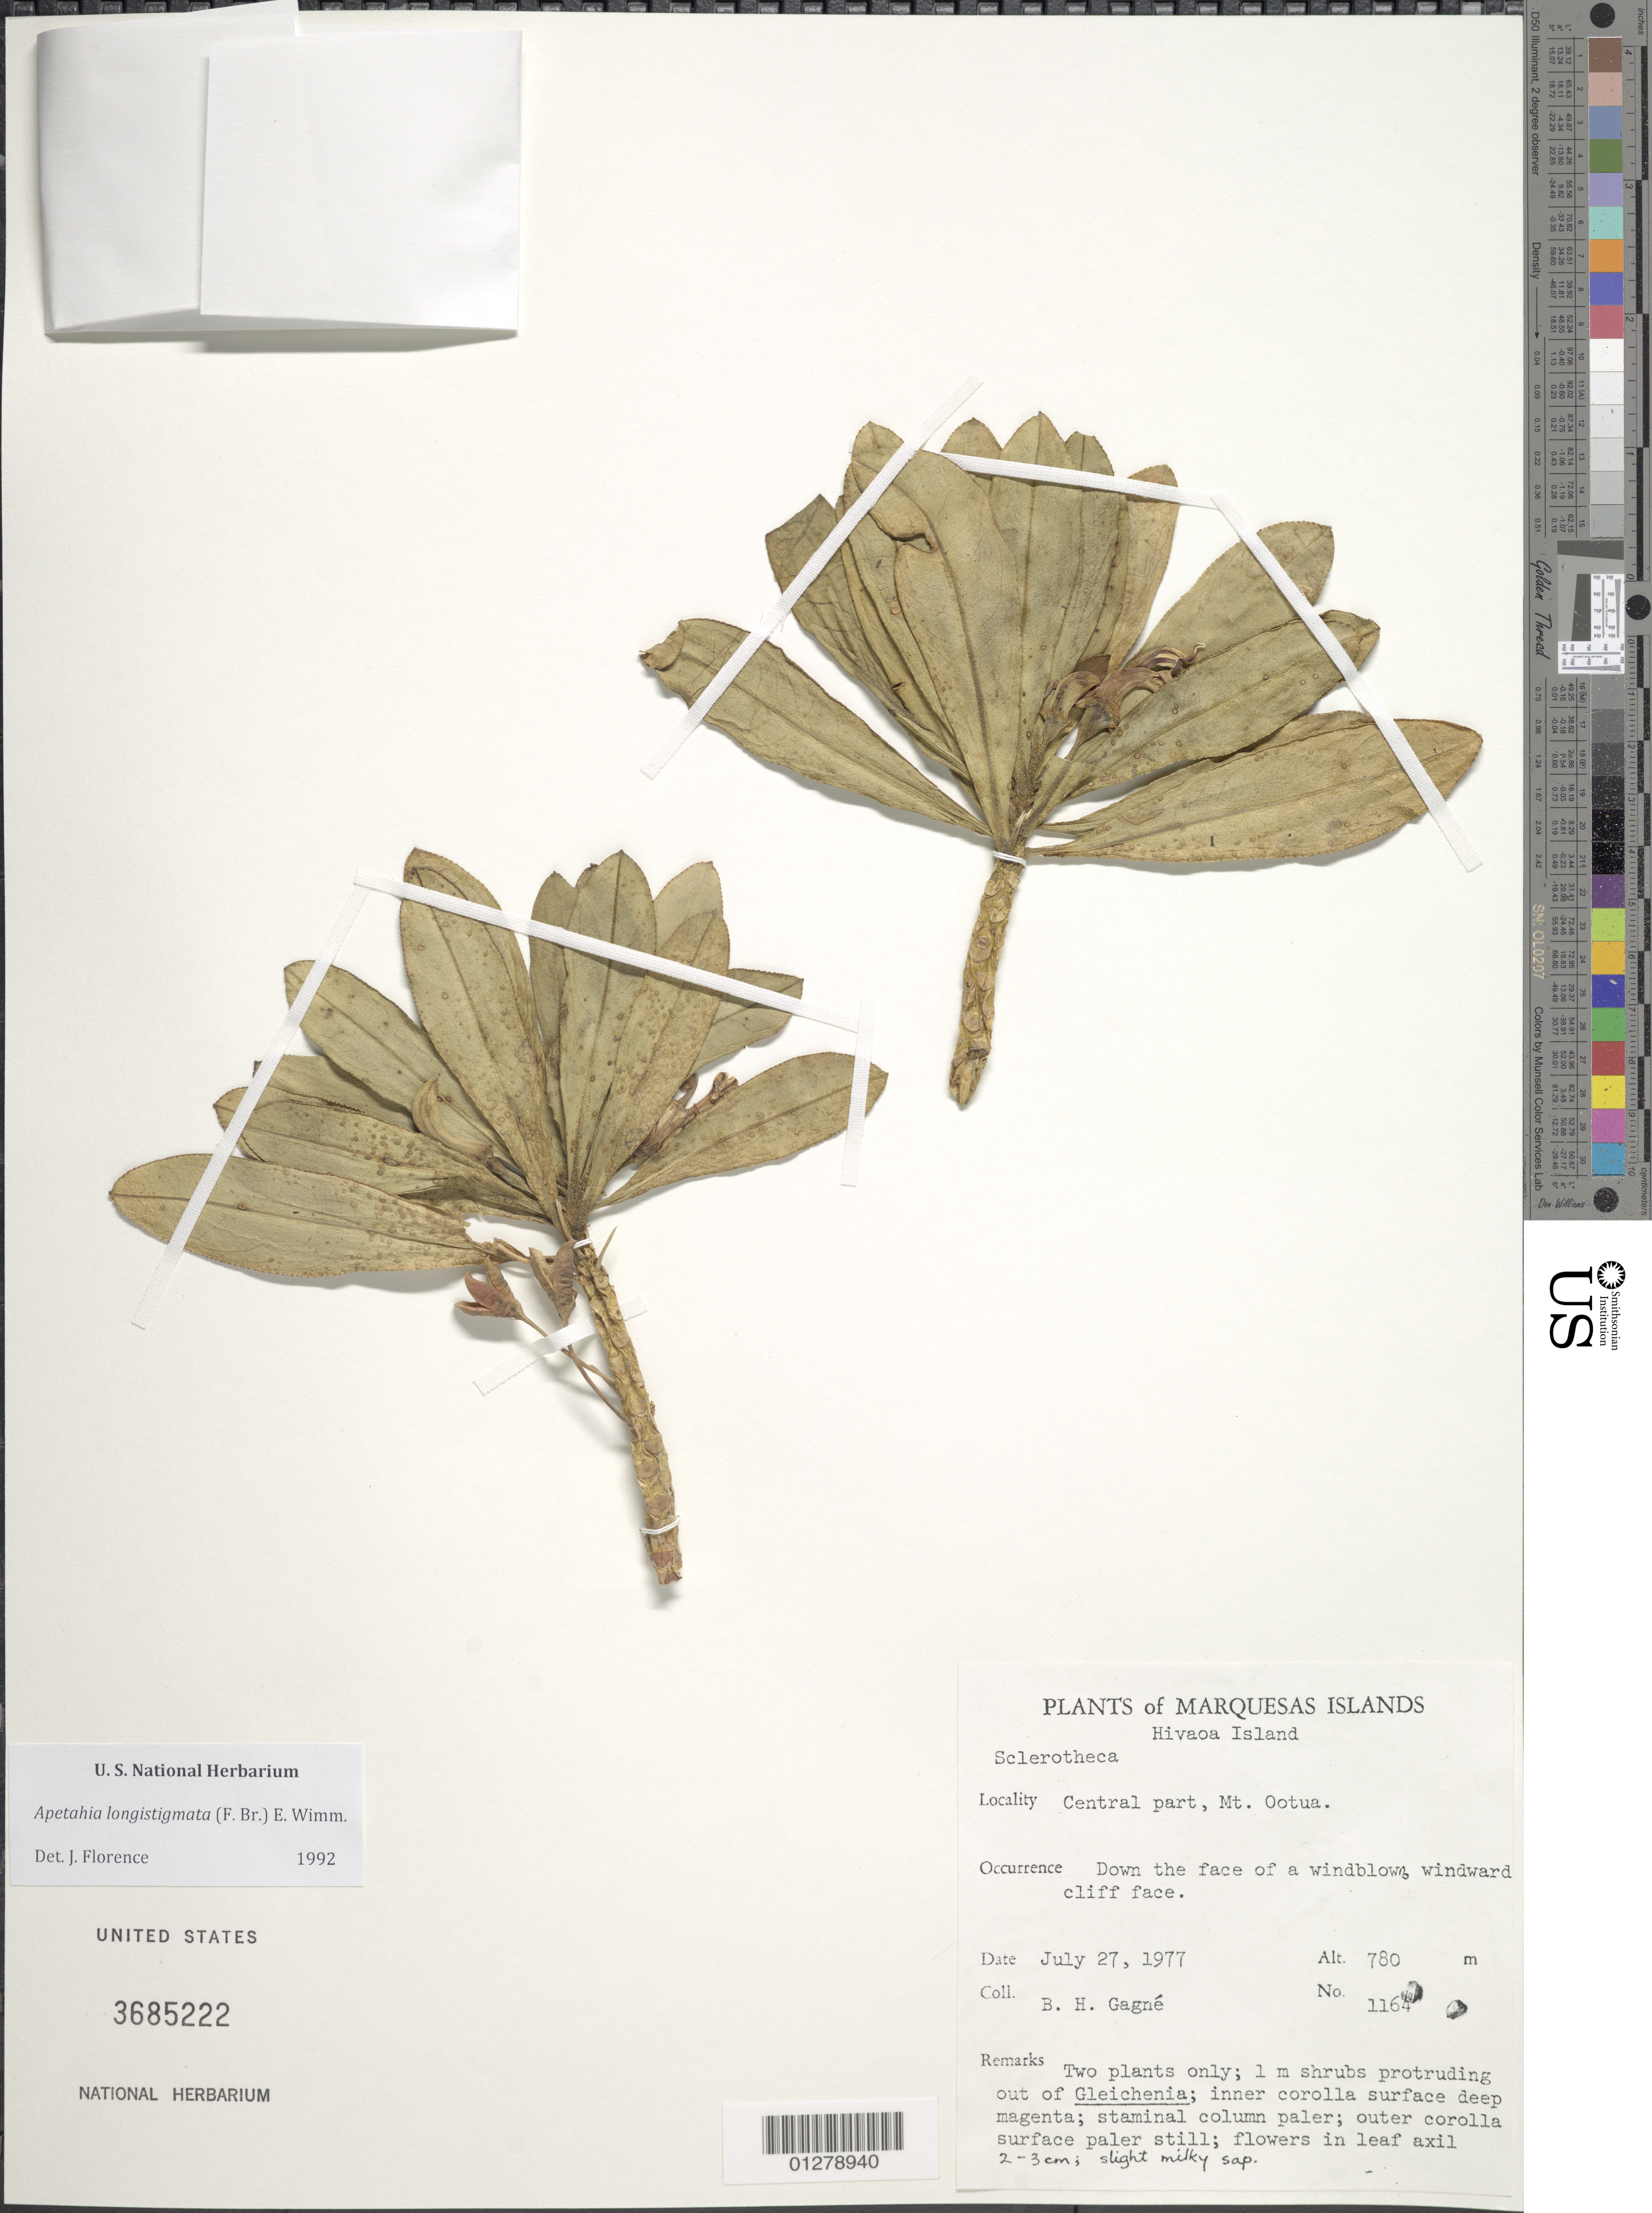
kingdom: Plantae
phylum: Tracheophyta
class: Magnoliopsida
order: Asterales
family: Campanulaceae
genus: Apetahia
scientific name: Apetahia longistigmata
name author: (F. Br.) E. Wimm.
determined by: Florence, J.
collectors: B. H. Gagné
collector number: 1164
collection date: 1977-07-27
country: French Polynesia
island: Hiva Oa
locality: Mt. Ootua, central part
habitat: Down the face of a wind blown cliff face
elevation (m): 780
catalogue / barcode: US 3685222